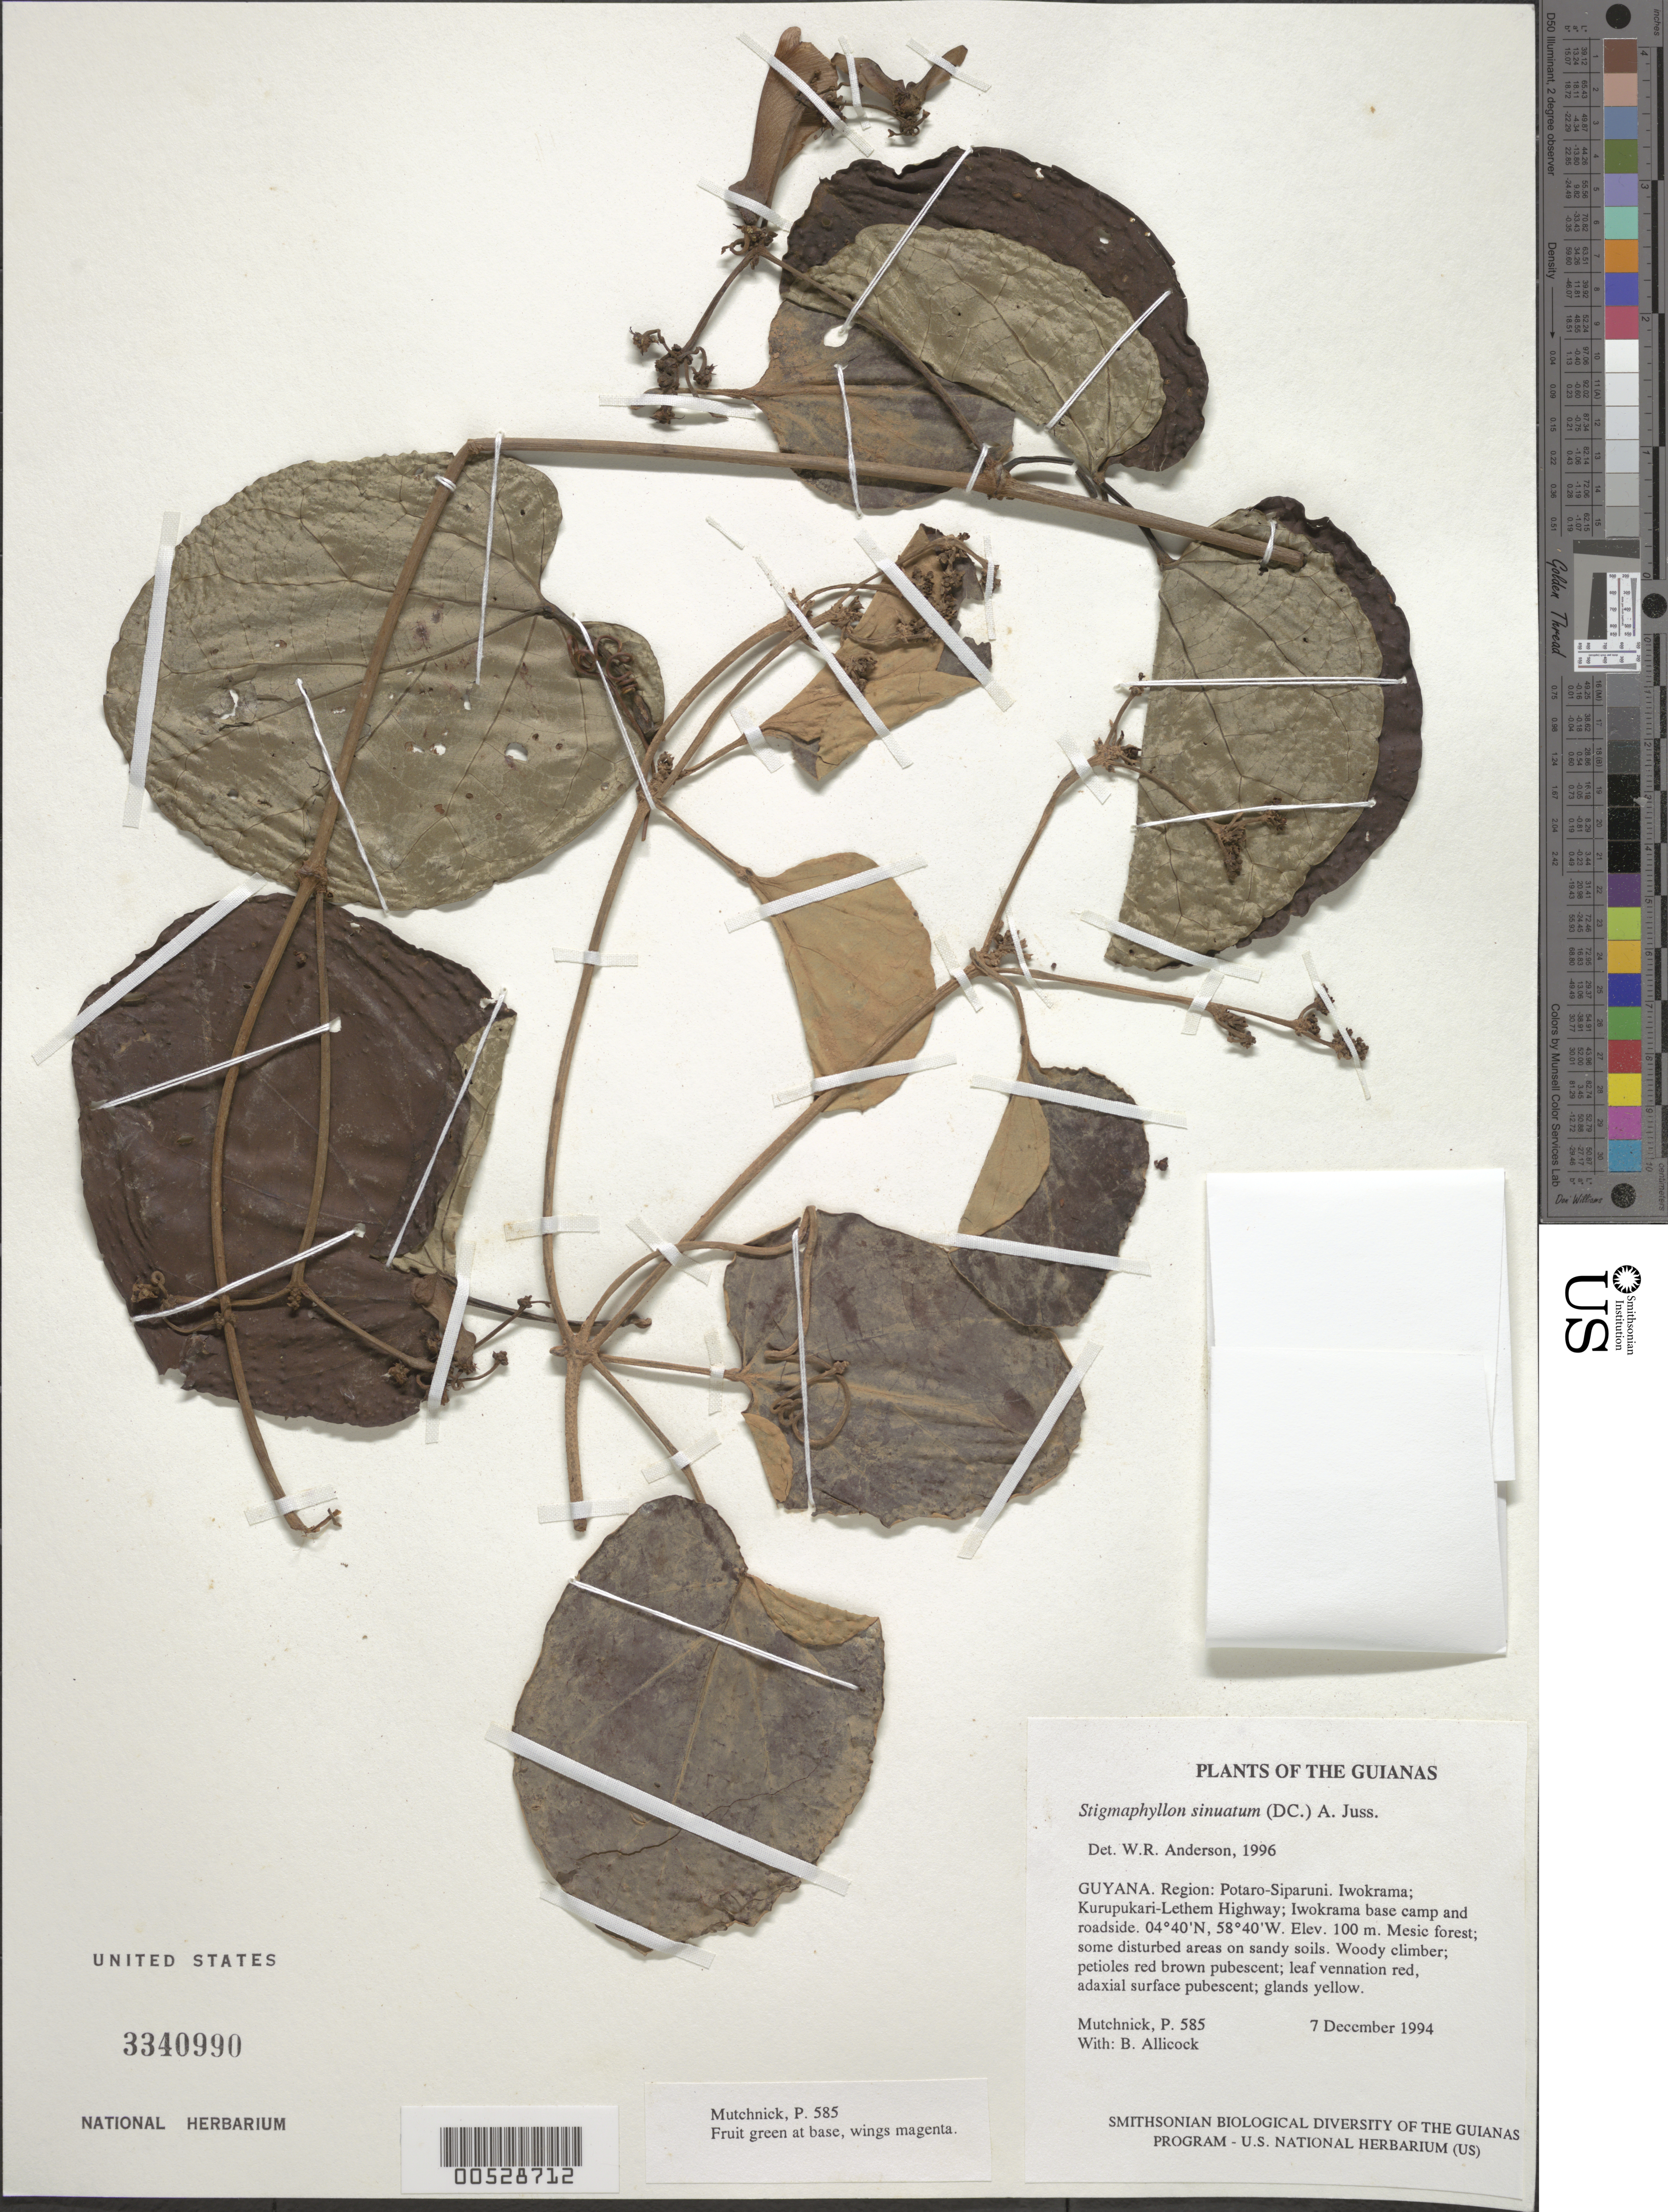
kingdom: Plantae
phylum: Tracheophyta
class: Magnoliopsida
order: Malpighiales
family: Malpighiaceae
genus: Stigmaphyllon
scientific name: Stigmaphyllon sinuatum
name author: (DC.) A. Juss.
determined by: Anderson, W. R., (MICH), University of Michigan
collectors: P. Mutchnick & B. Allicock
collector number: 585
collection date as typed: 7 December 1994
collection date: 1994-12-07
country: Guyana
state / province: Potaro-Siparuni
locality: Iwokrama; Kurupukari-Lethem Highway; Iwokrama base camp and roadside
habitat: Mesic forest; some disturbed areas on sandy soils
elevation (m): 100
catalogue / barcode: US 3340990